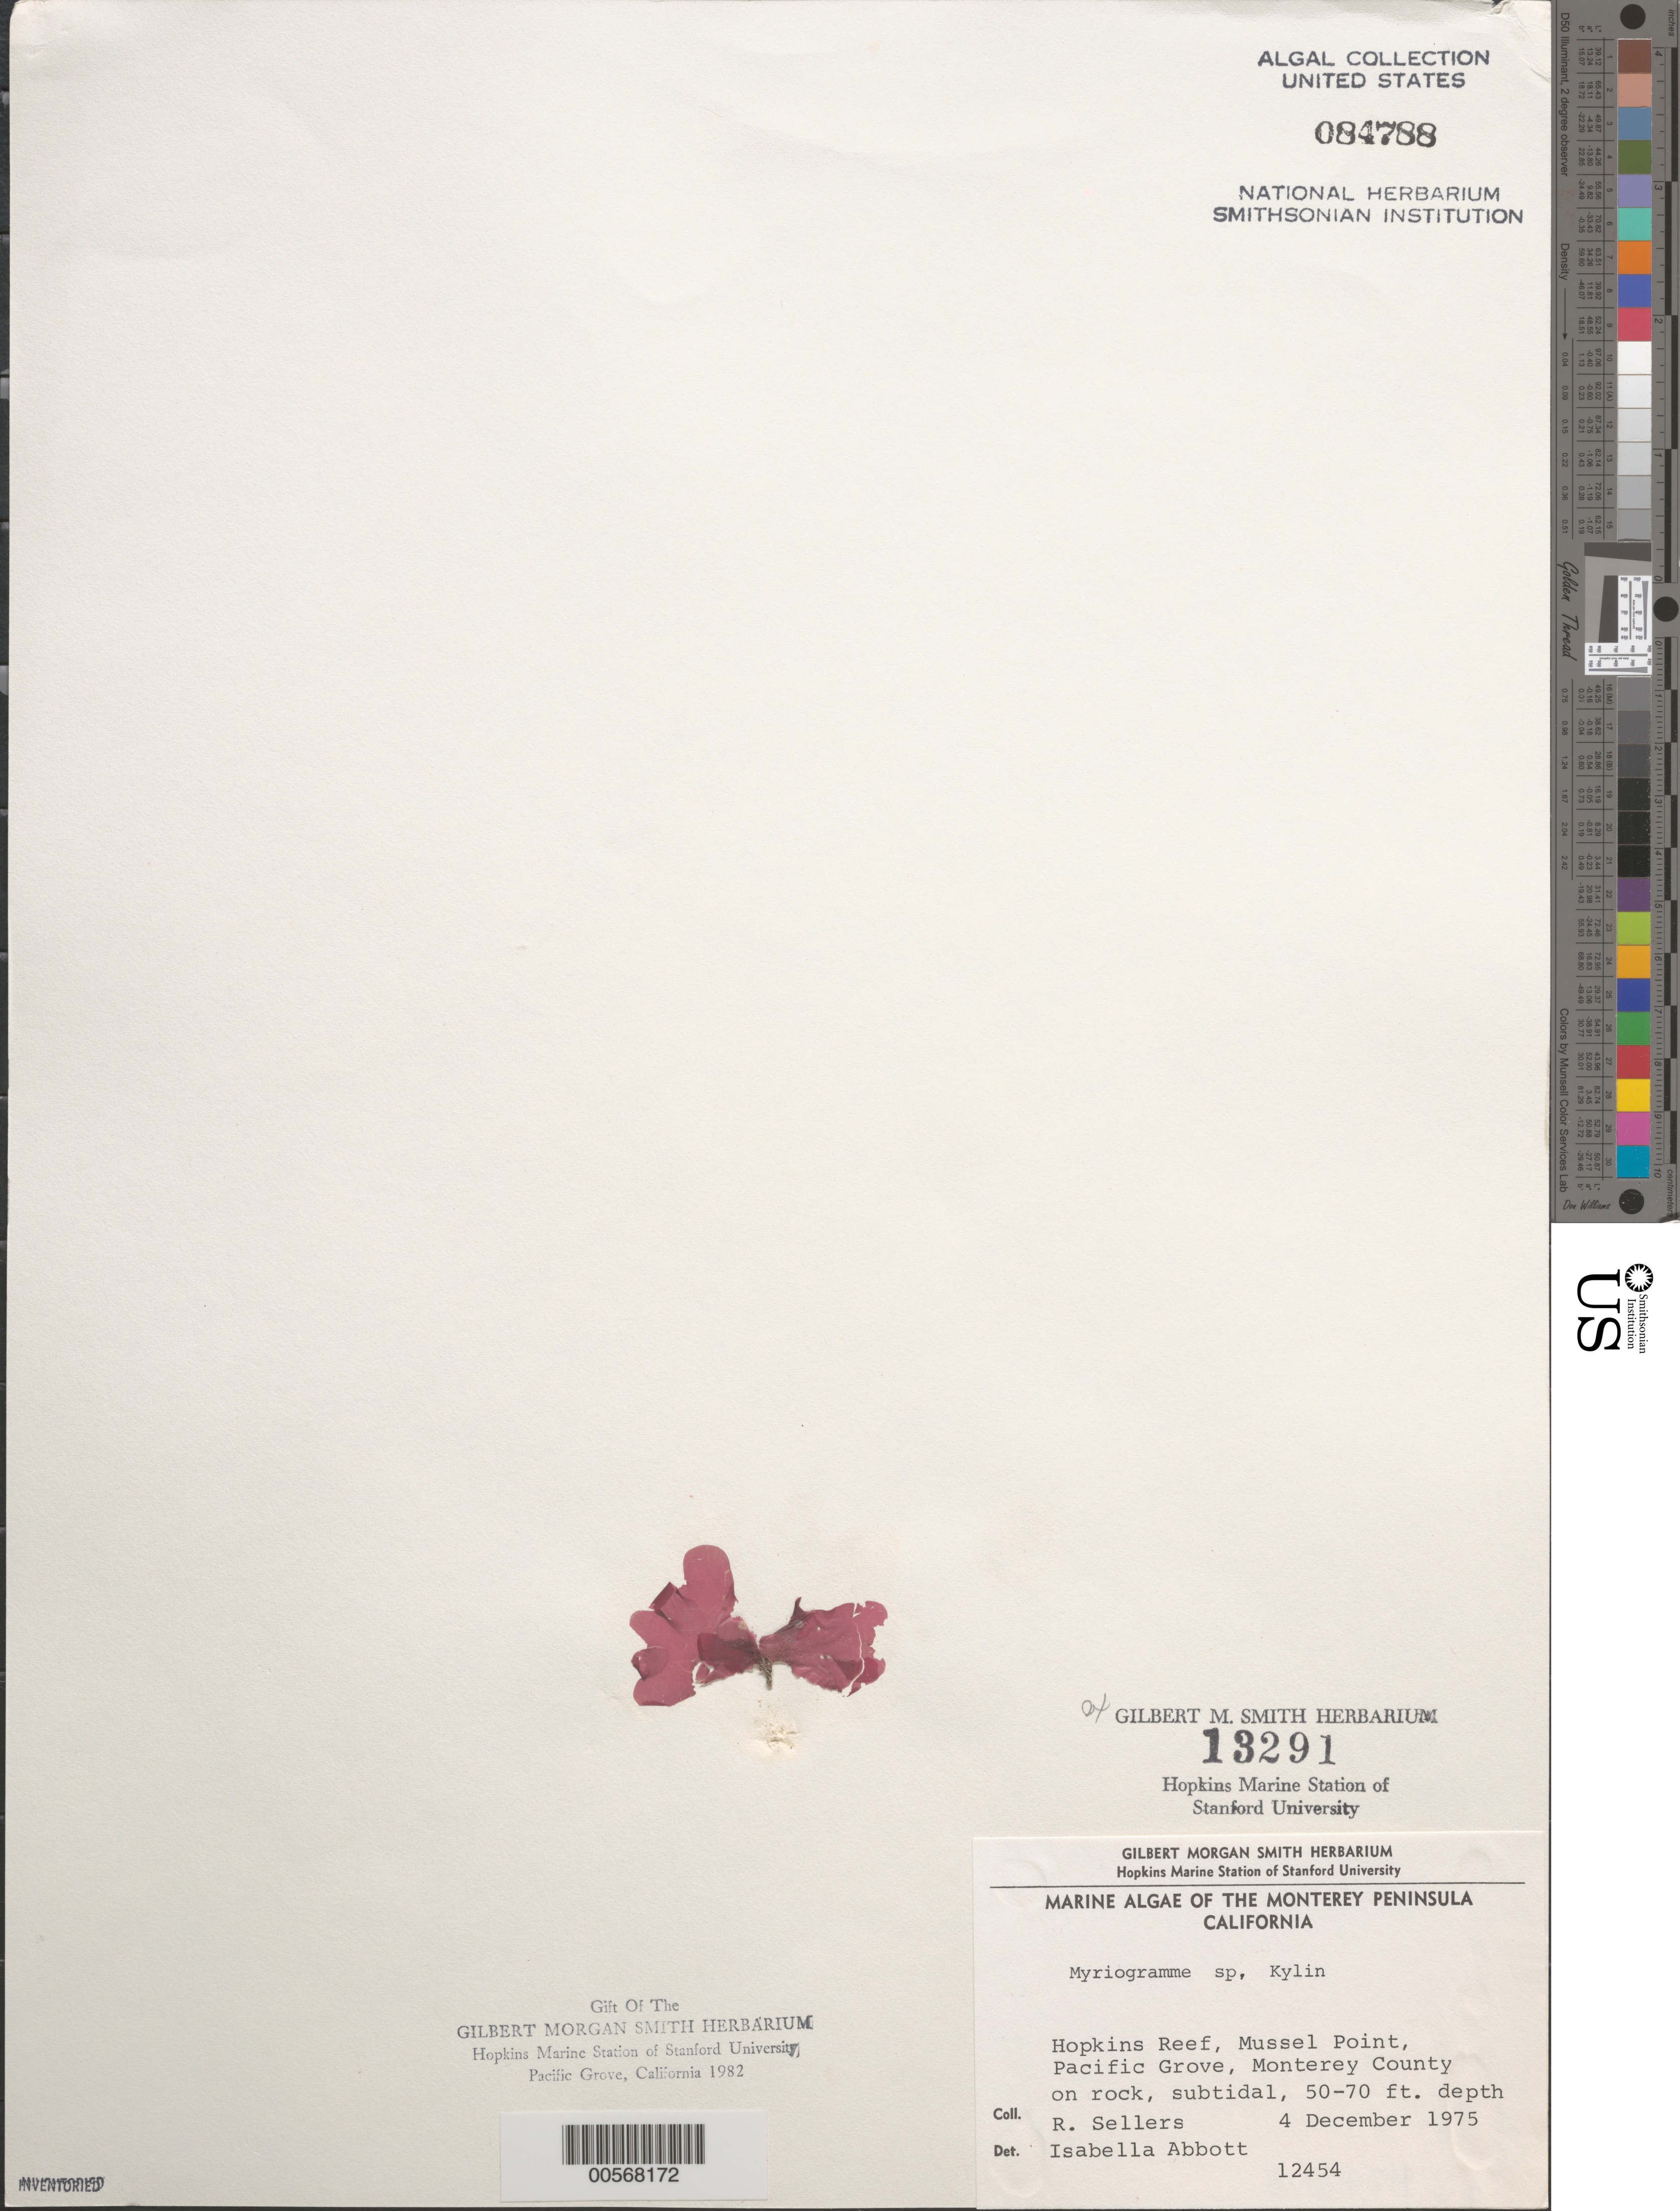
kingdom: Plantae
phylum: Rhodophyta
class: Florideophyceae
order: Ceramiales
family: Delesseriaceae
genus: Myriogramme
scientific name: Myriogramme sp.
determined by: Abbott, Isabella A.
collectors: R. F. Sellers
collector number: IAA 12454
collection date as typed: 04 Dec 1975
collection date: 1975-12-04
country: United States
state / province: California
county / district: Monterey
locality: Pacific Grove, Mussel Point, Hopkins Reef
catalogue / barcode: US 84788